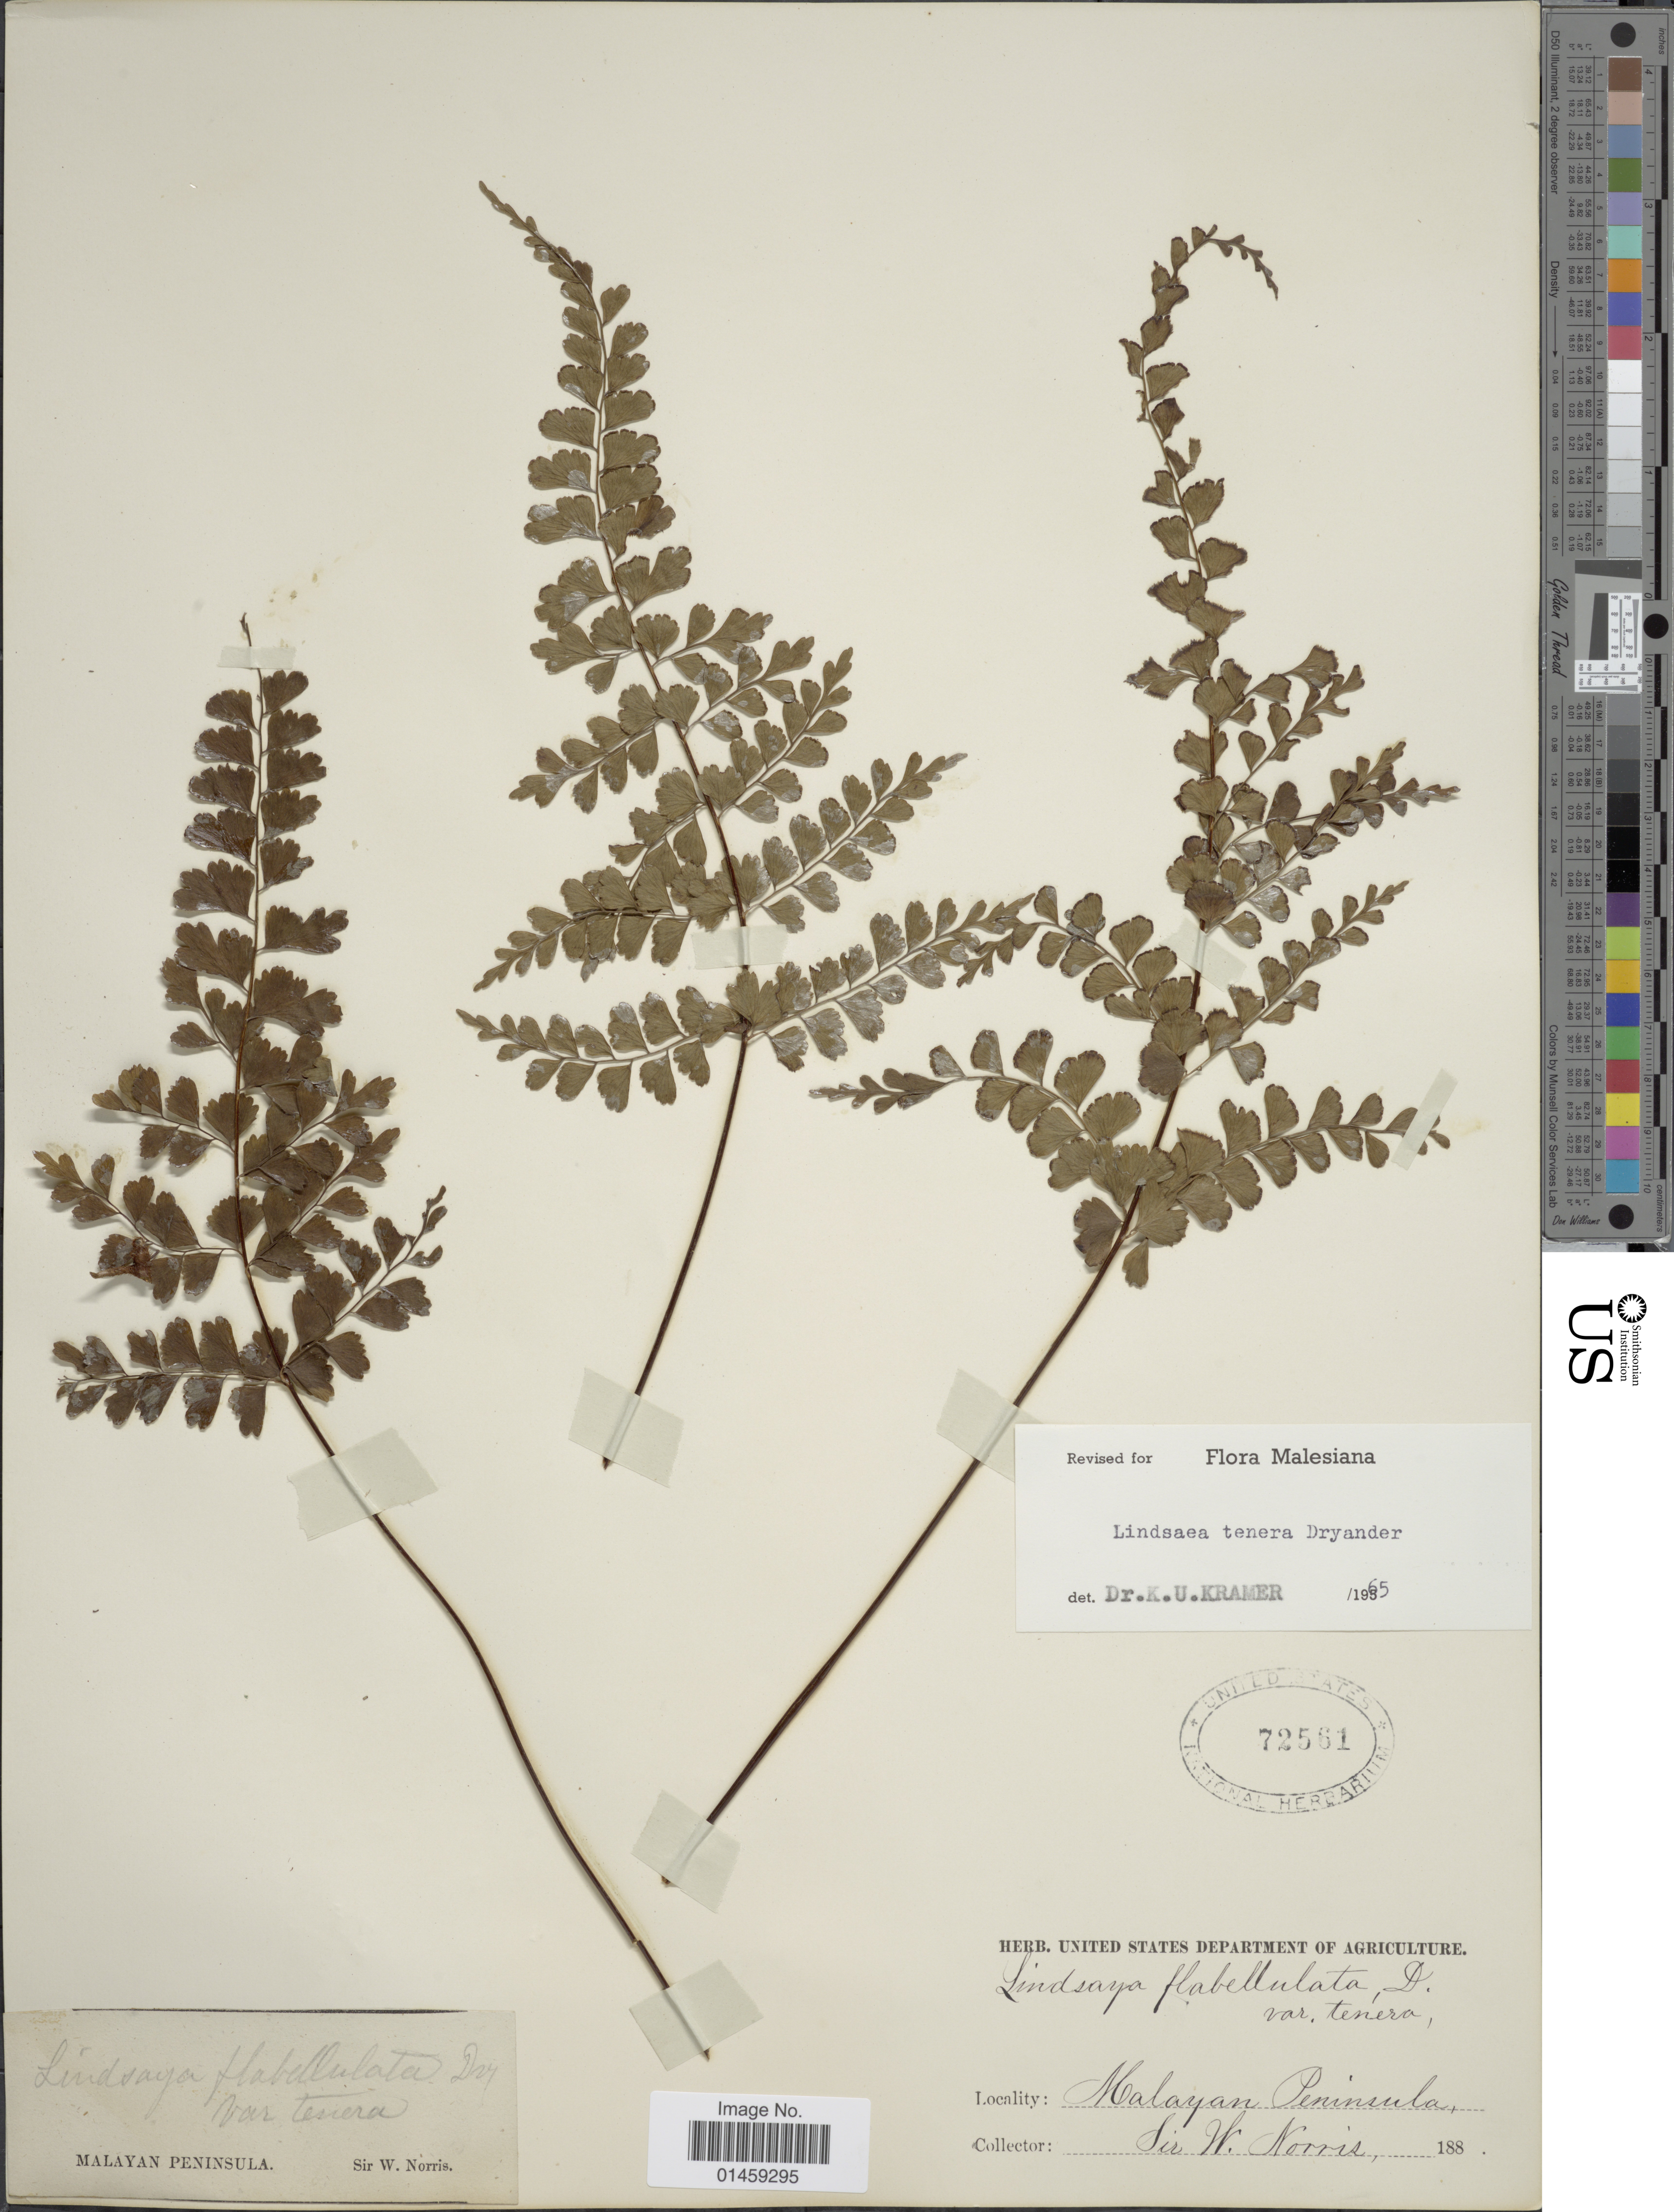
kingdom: Plantae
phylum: Tracheophyta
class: Polypodiopsida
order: Polypodiales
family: Lindsaeaceae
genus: Lindsaea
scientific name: Lindsaea tenera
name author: Dryand.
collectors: W. Norris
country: Malaysia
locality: Malayan Peninsula.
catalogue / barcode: US 72561